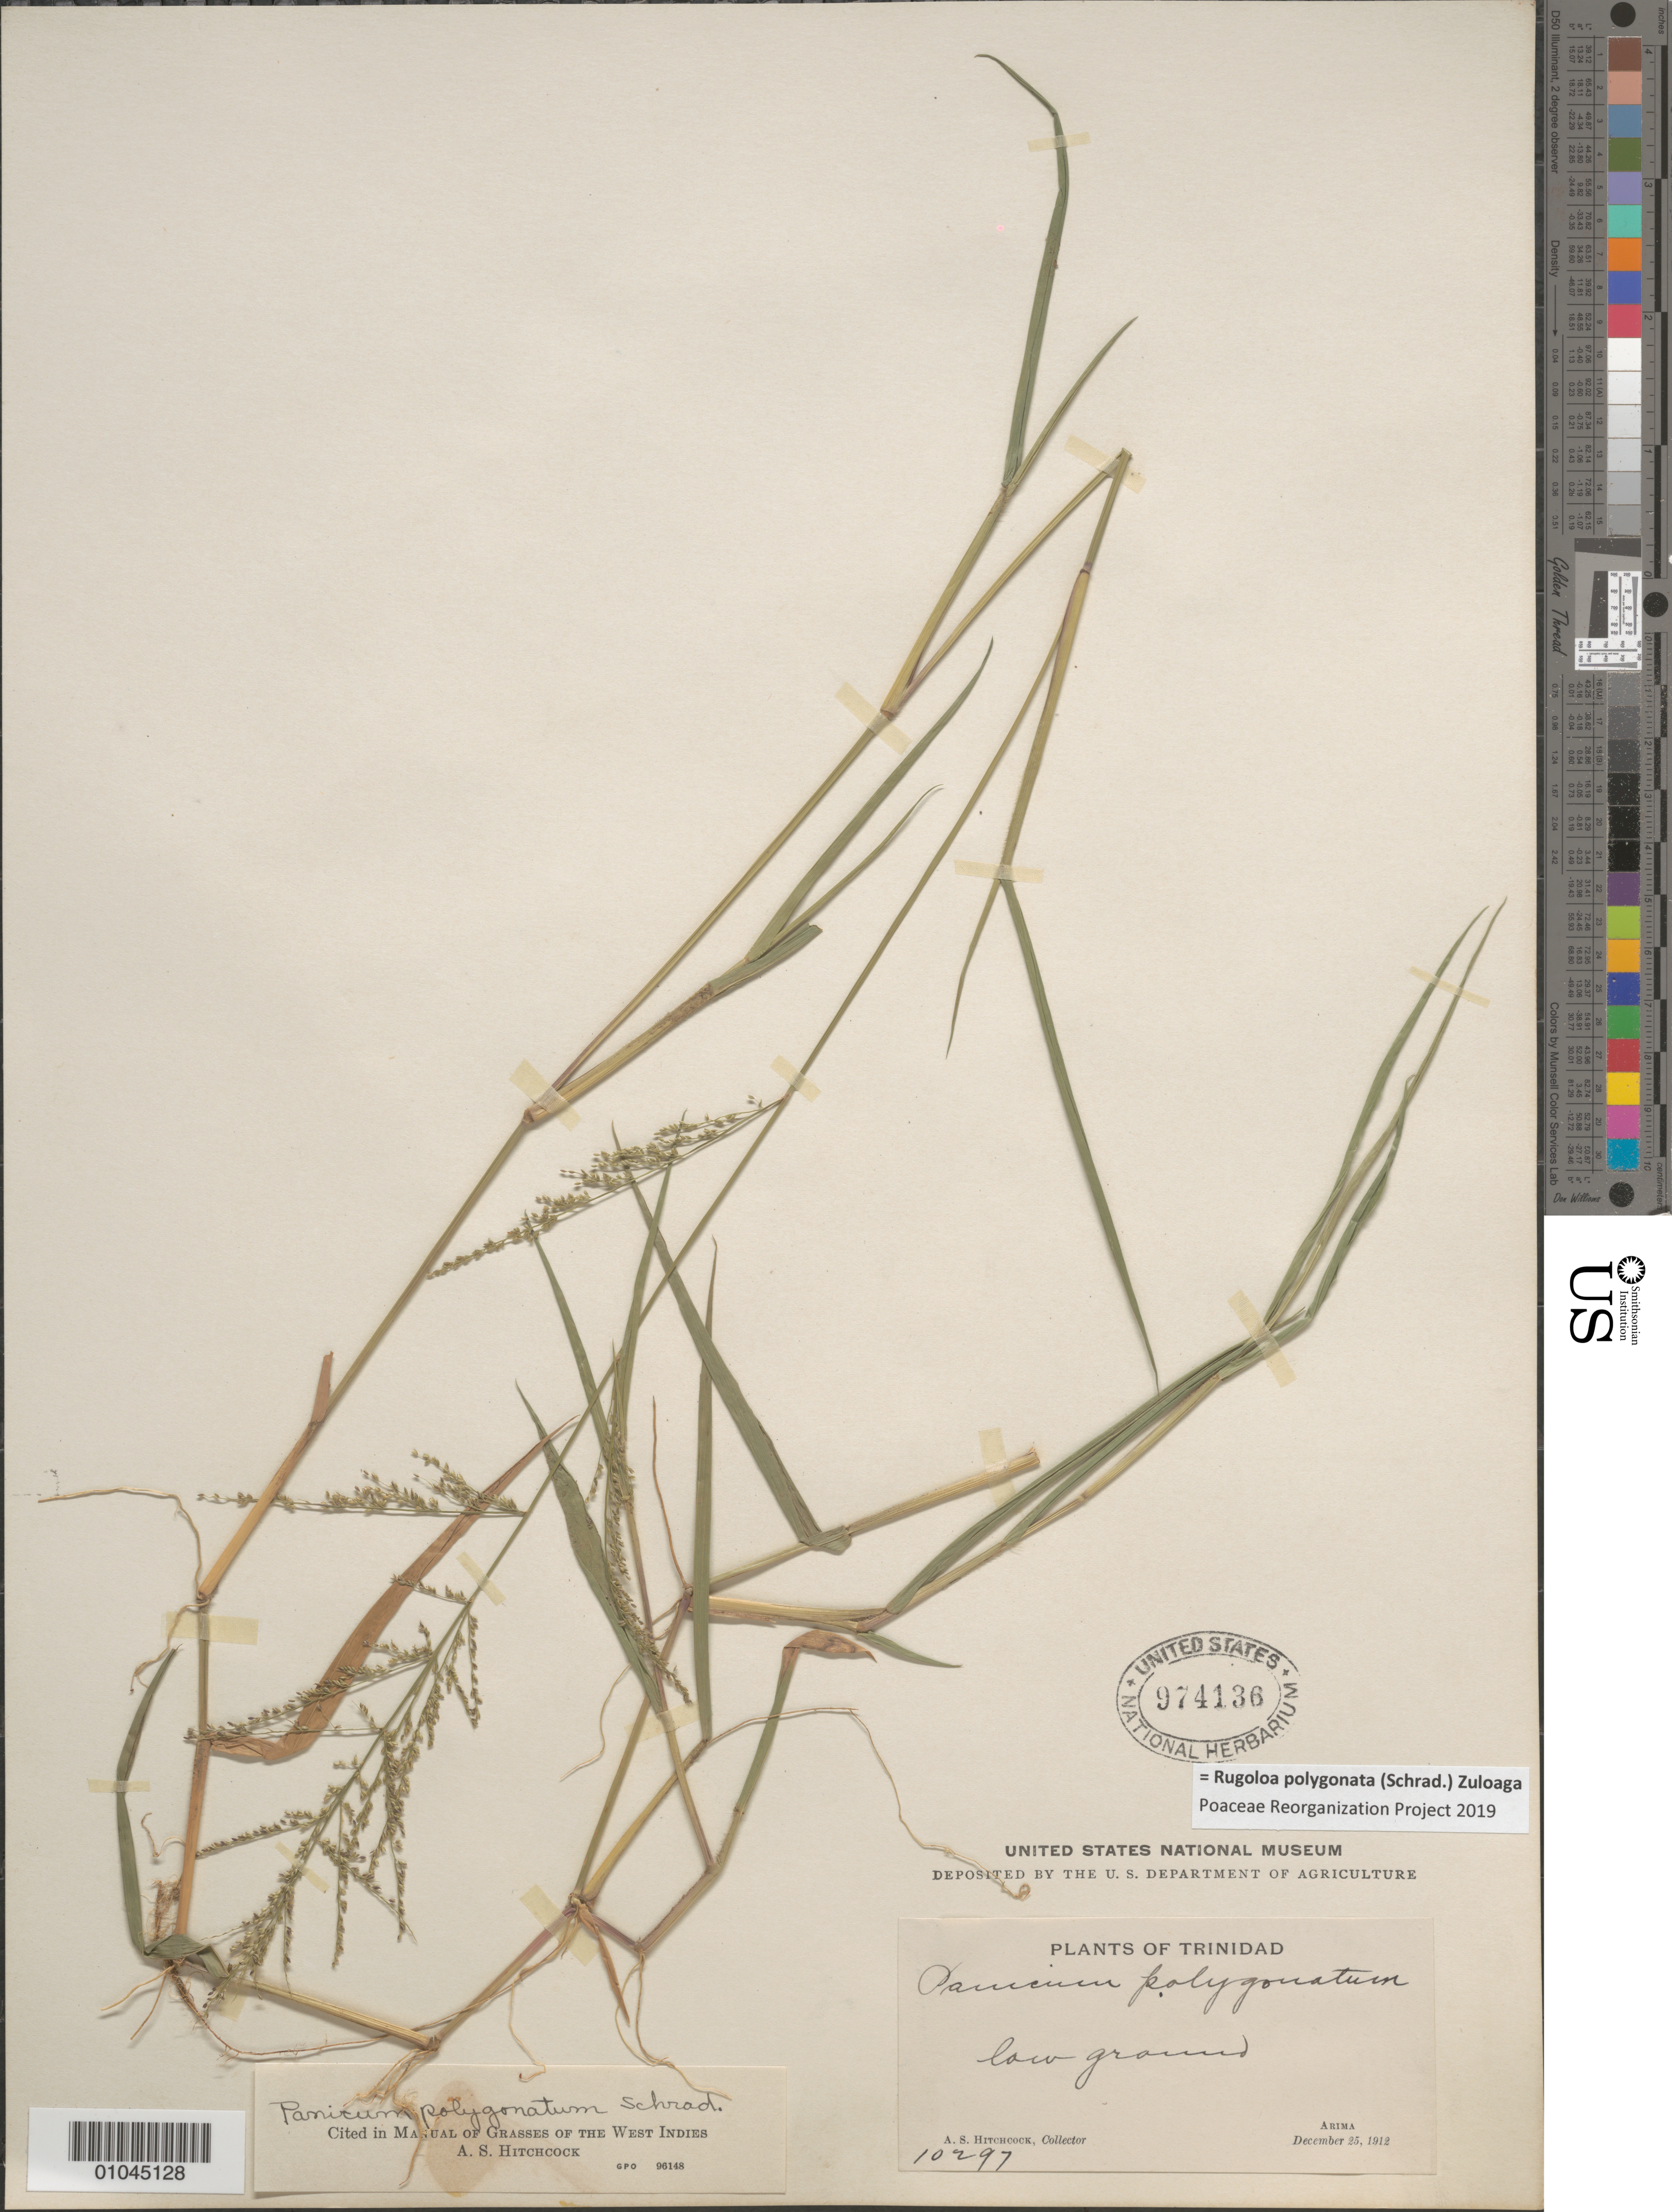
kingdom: Plantae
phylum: Tracheophyta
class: Liliopsida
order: Poales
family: Poaceae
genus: Panicum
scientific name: Panicum polygonatum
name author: Schrad.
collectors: A. S. Hitchcock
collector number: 10297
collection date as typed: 25 Dec 1912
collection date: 1912-12-25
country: Trinidad and Tobago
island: Trinidad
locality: Arima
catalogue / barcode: US 974136